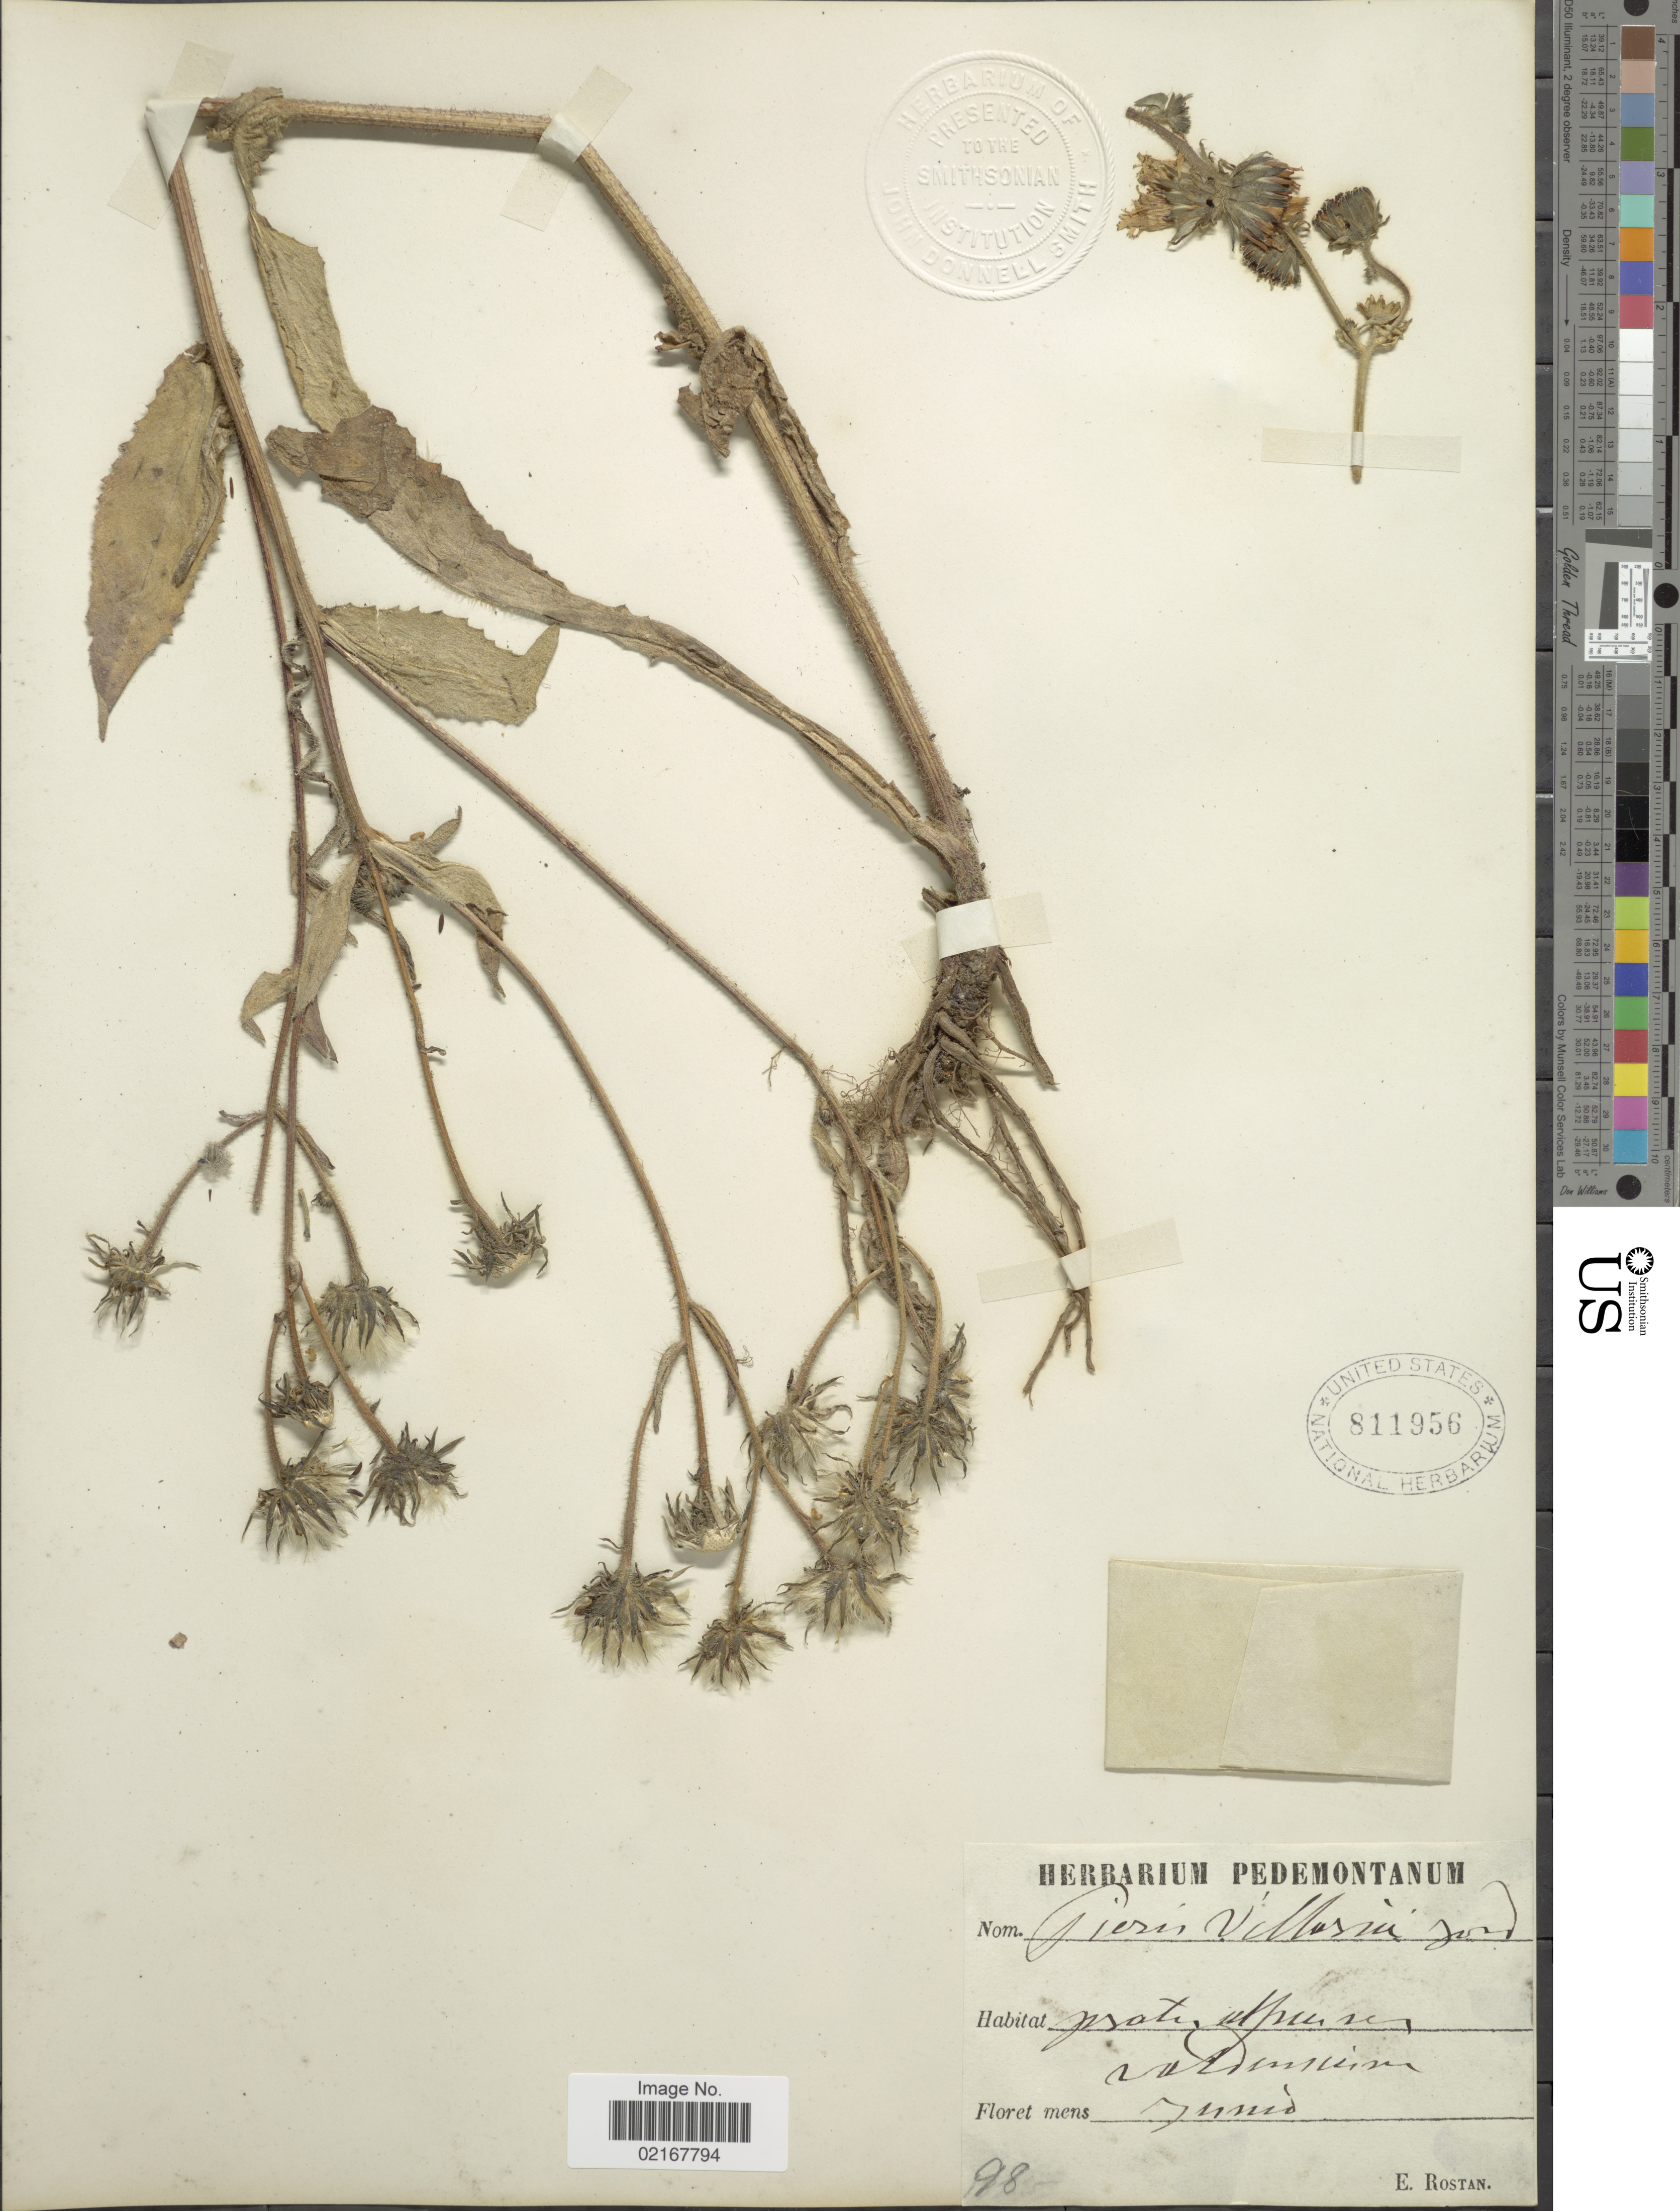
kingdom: Plantae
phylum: Tracheophyta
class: Magnoliopsida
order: Asterales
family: Asteraceae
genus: Picris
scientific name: Picris hieracioides subsp. umbellata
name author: (Schrank) Ces.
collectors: E. Rostan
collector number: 98?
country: Italy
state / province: Piedmont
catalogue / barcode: US 811956